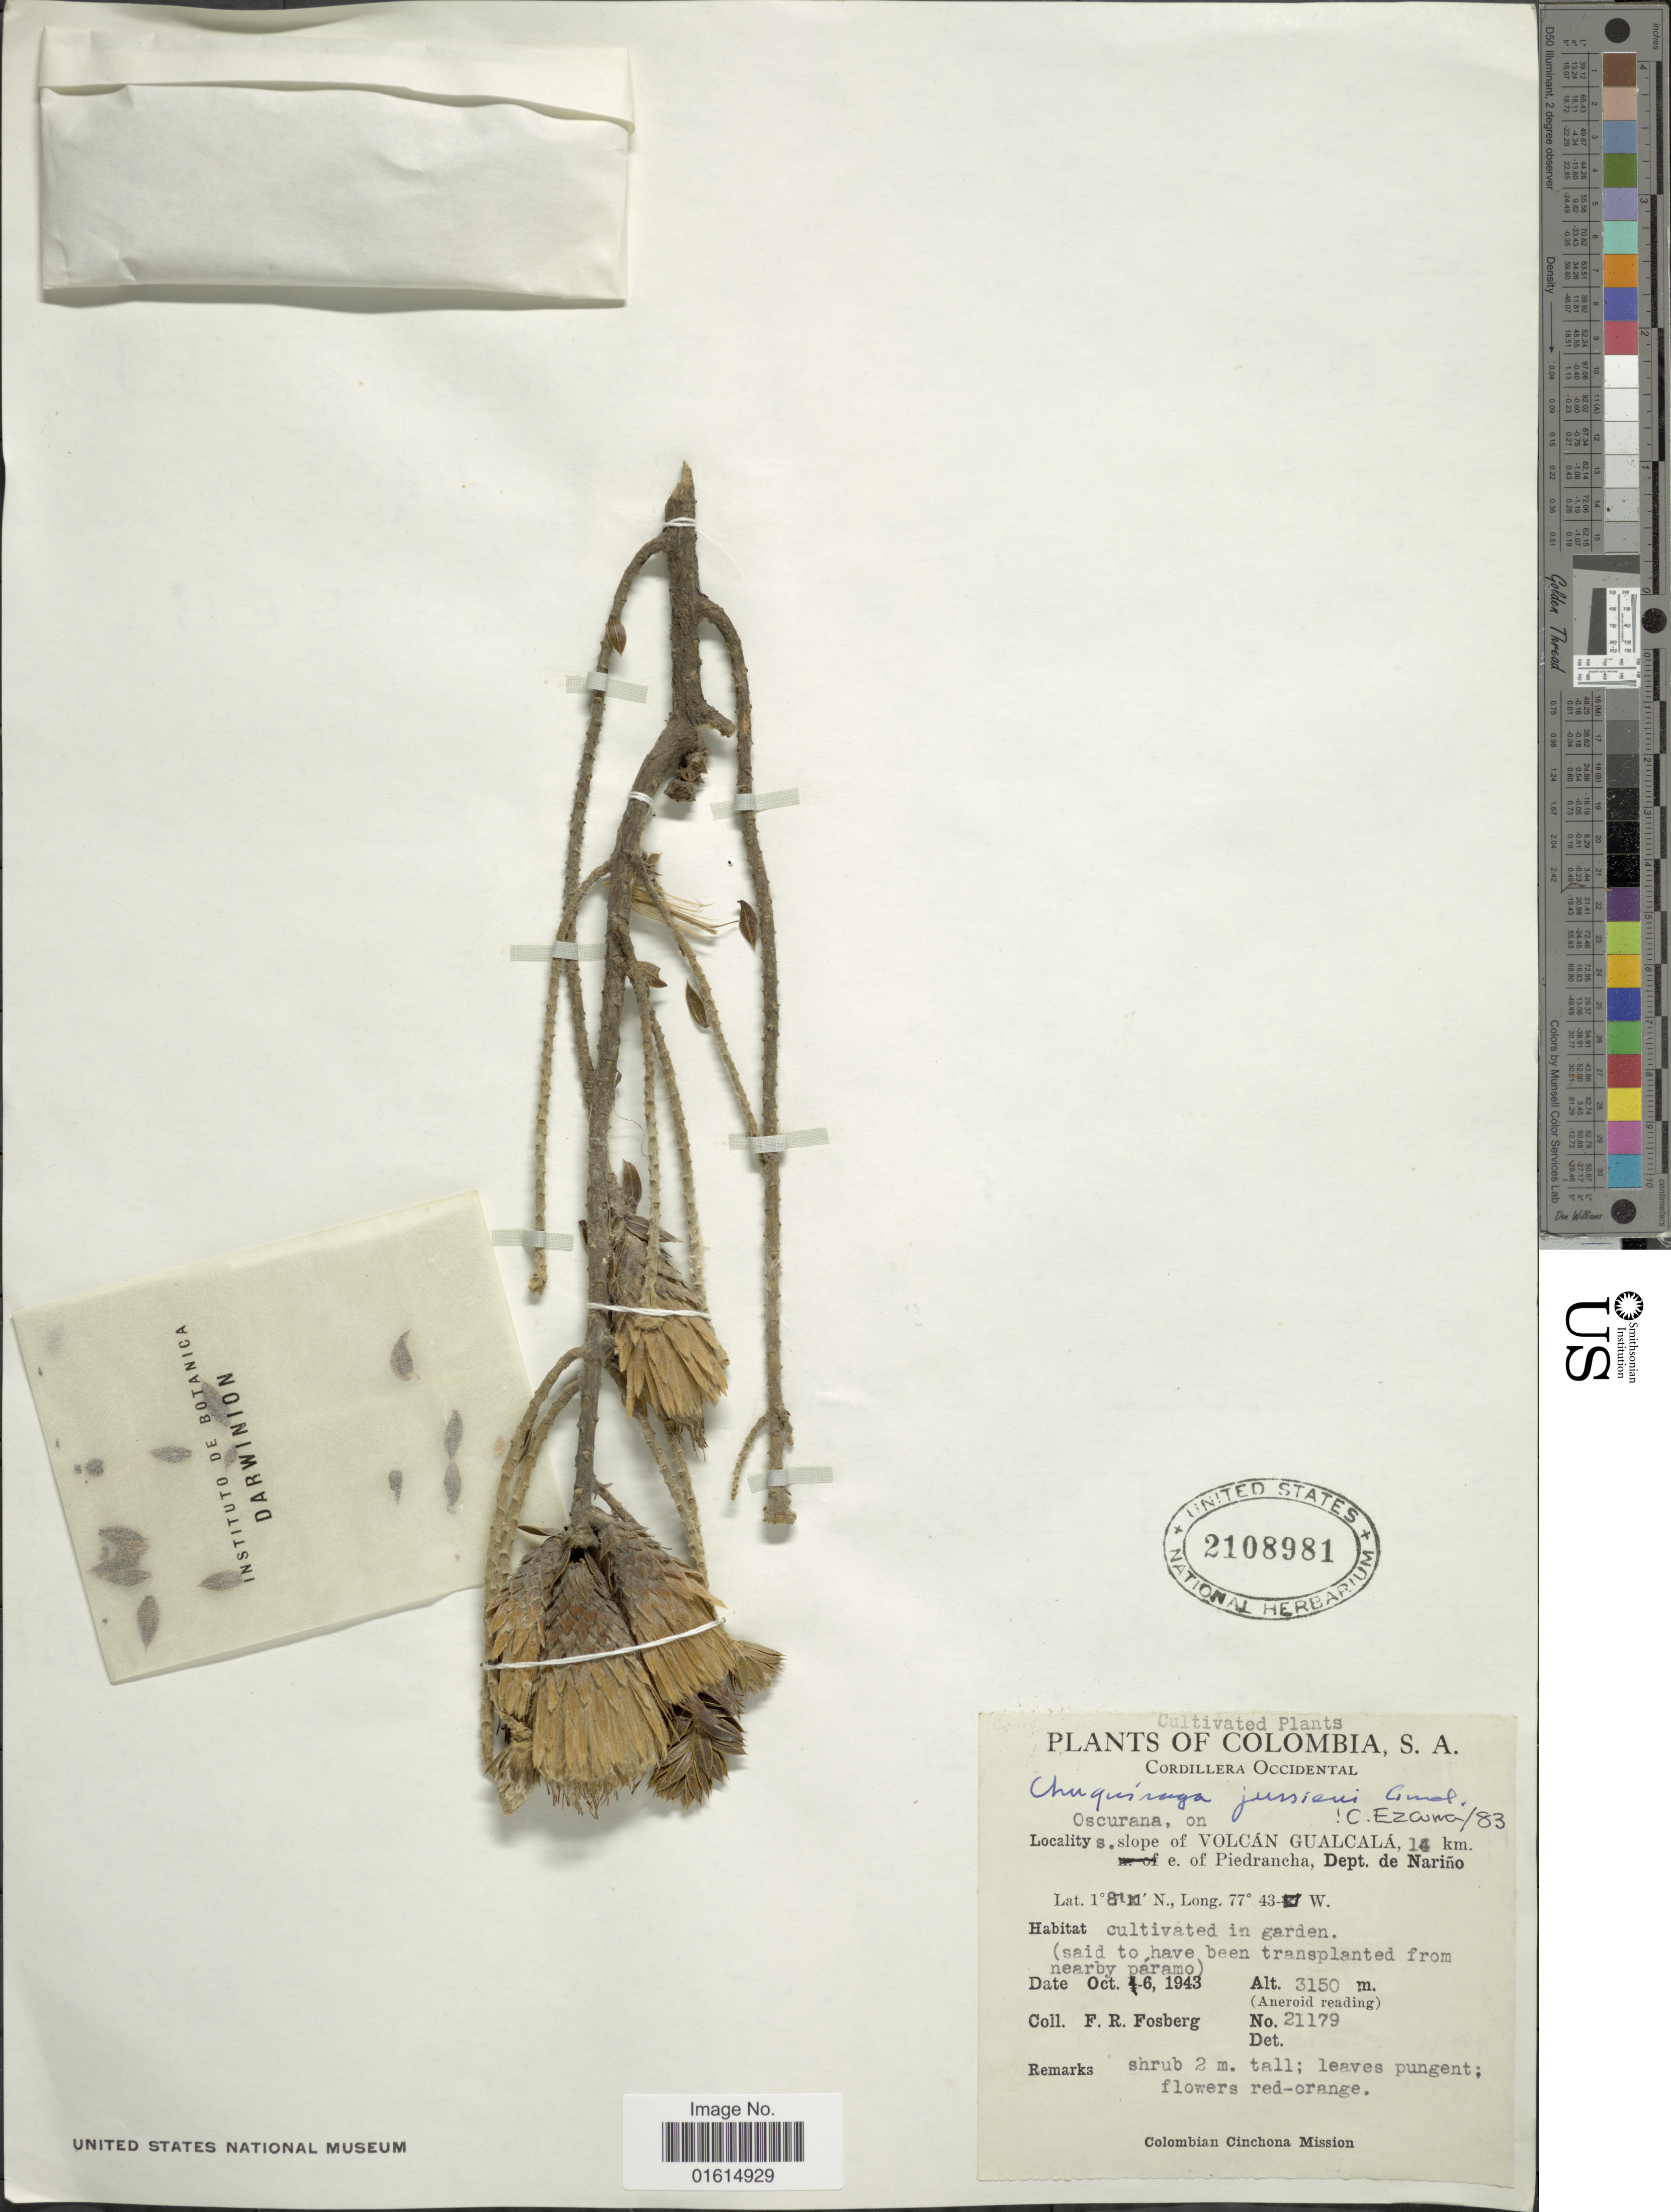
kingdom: Plantae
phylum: Tracheophyta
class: Magnoliopsida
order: Asterales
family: Asteraceae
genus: Chuquiraga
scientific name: Chuquiraga jussieui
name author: J.F. Gmel.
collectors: F. R. Fosberg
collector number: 21179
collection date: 1943-10-01/1943-10-06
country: Colombia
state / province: Nariño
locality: Colombia, S. A., Cordillera Occidental, s. slope of Volcan Gualcala, 14 km e. of Piedrancha, Dept. de Narino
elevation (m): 3150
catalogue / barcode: US 2108981